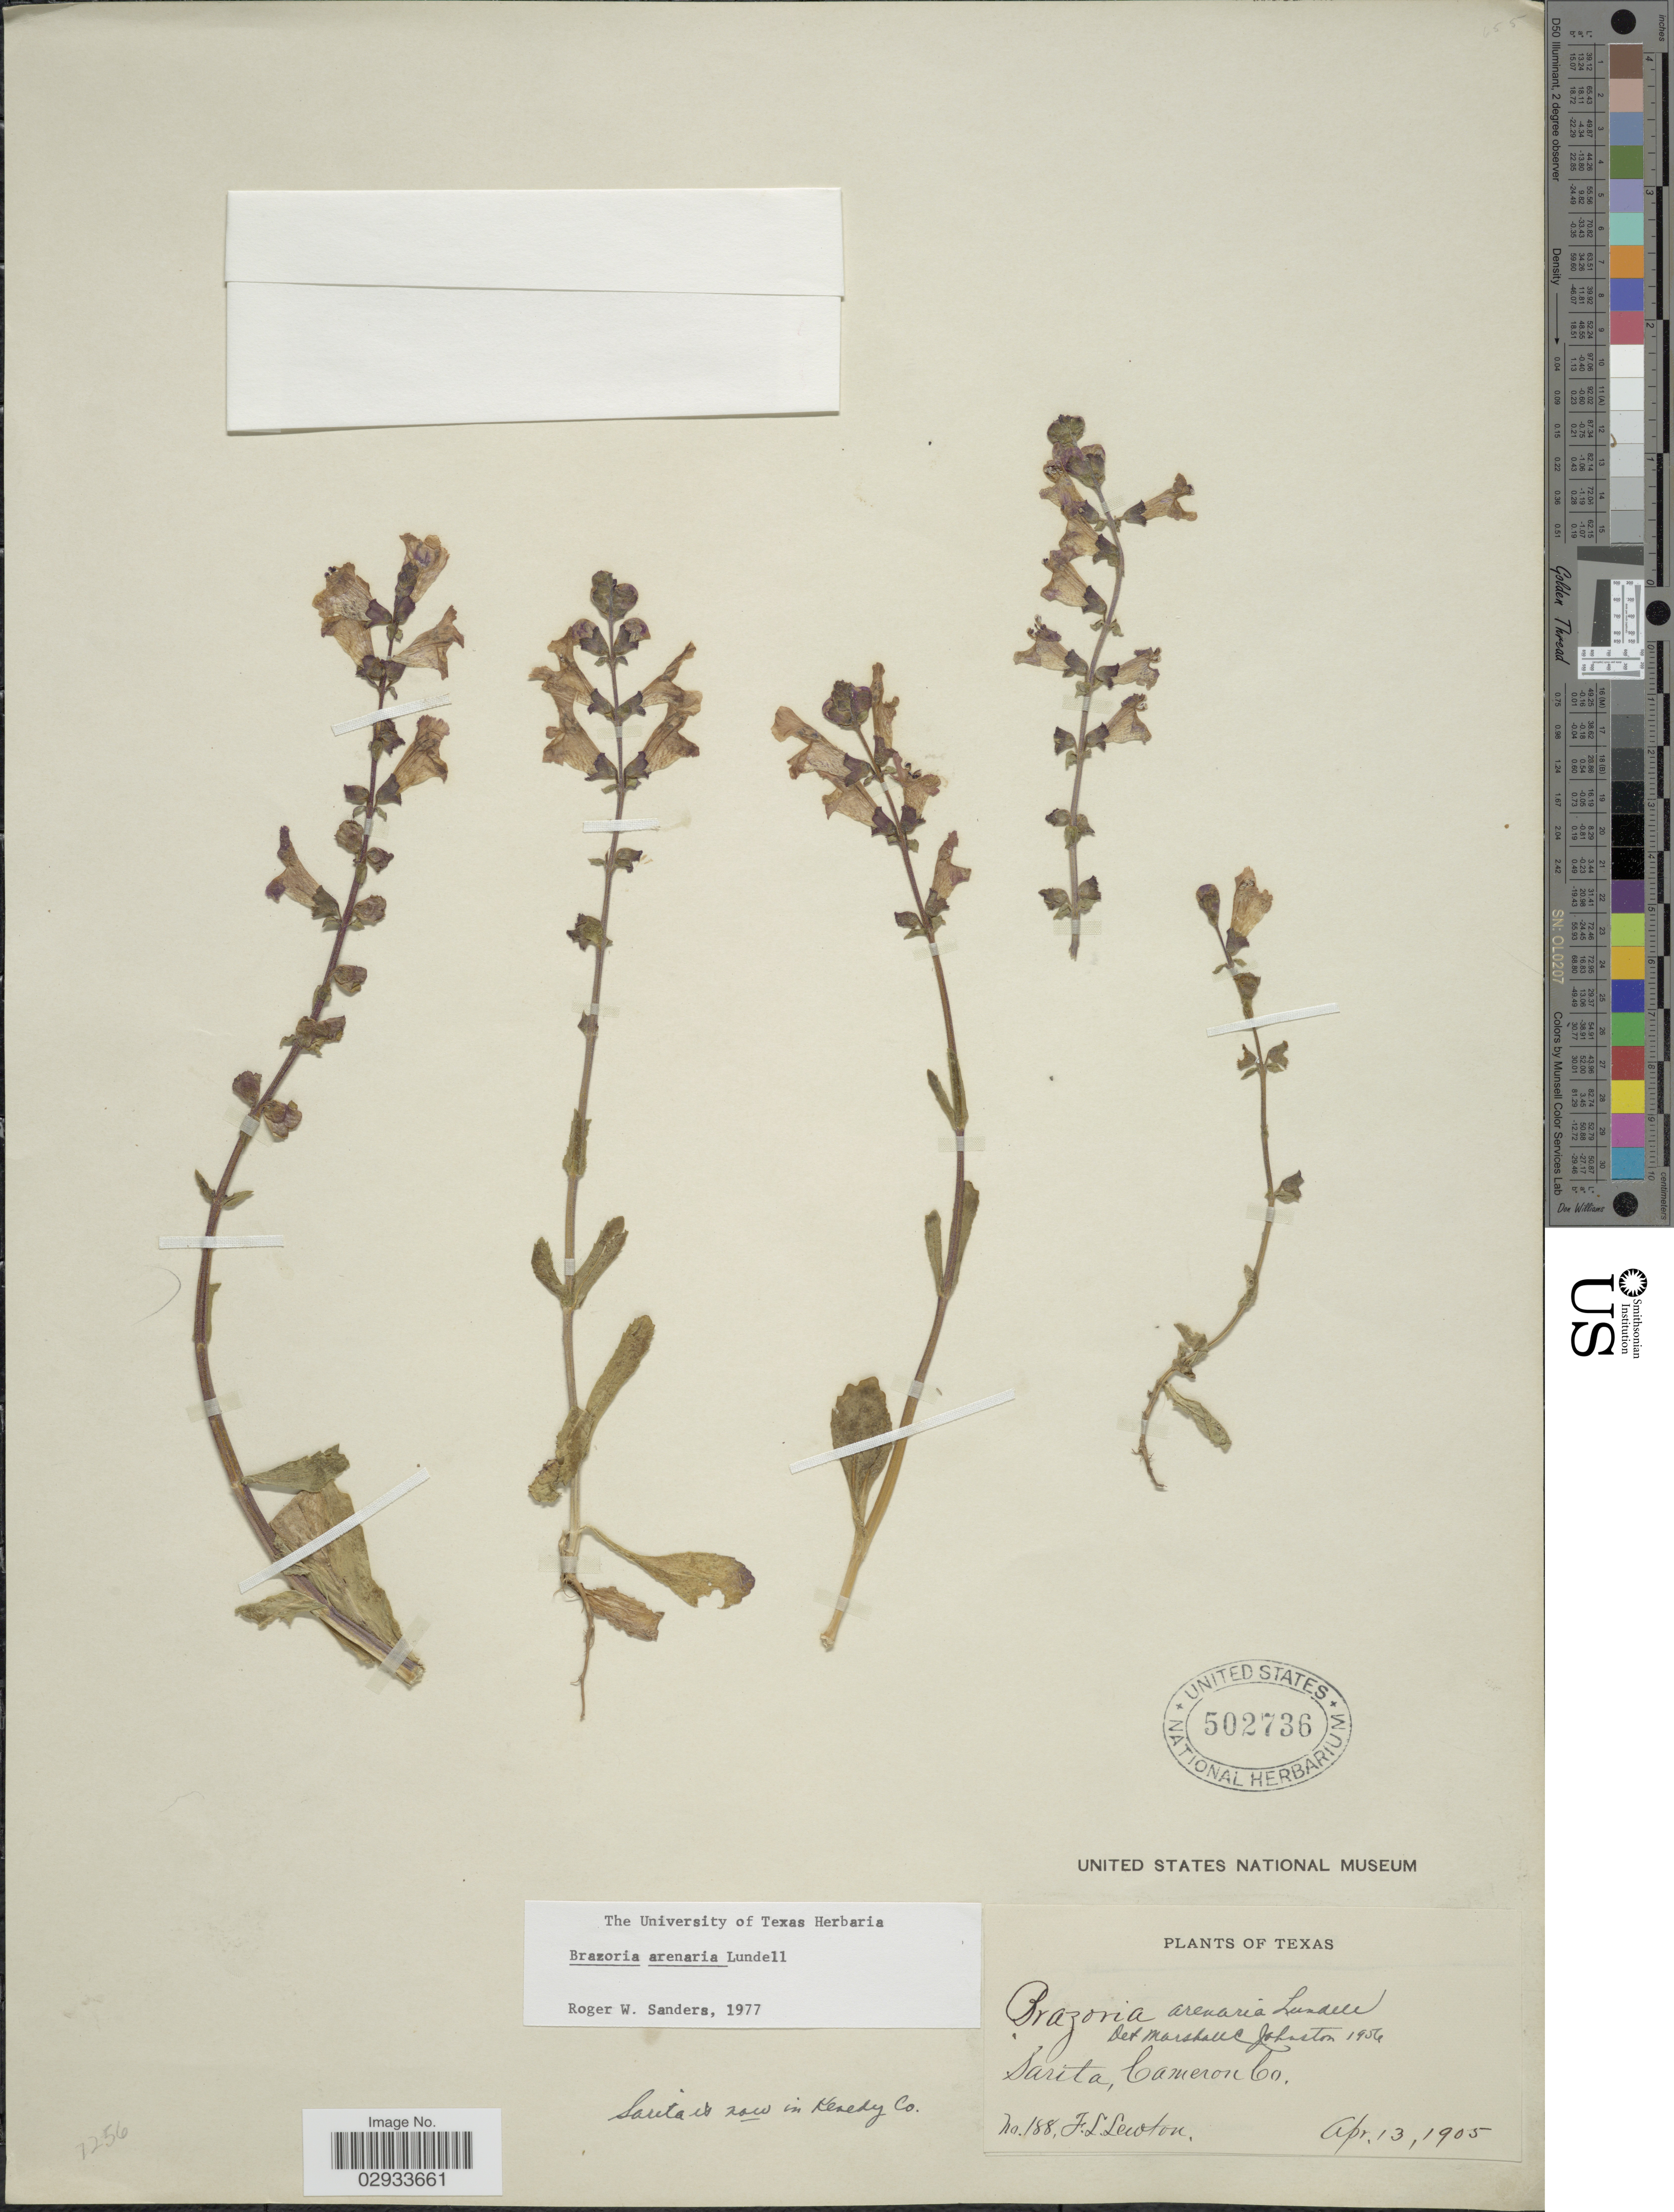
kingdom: Plantae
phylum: Tracheophyta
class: Magnoliopsida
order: Lamiales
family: Lamiaceae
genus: Brazoria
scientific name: Brazoria arenaria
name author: Lundell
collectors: F. L. Lewton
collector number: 188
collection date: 1905-04-13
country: United States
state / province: Texas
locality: Sarita, Cameron Co.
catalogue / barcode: US 502736